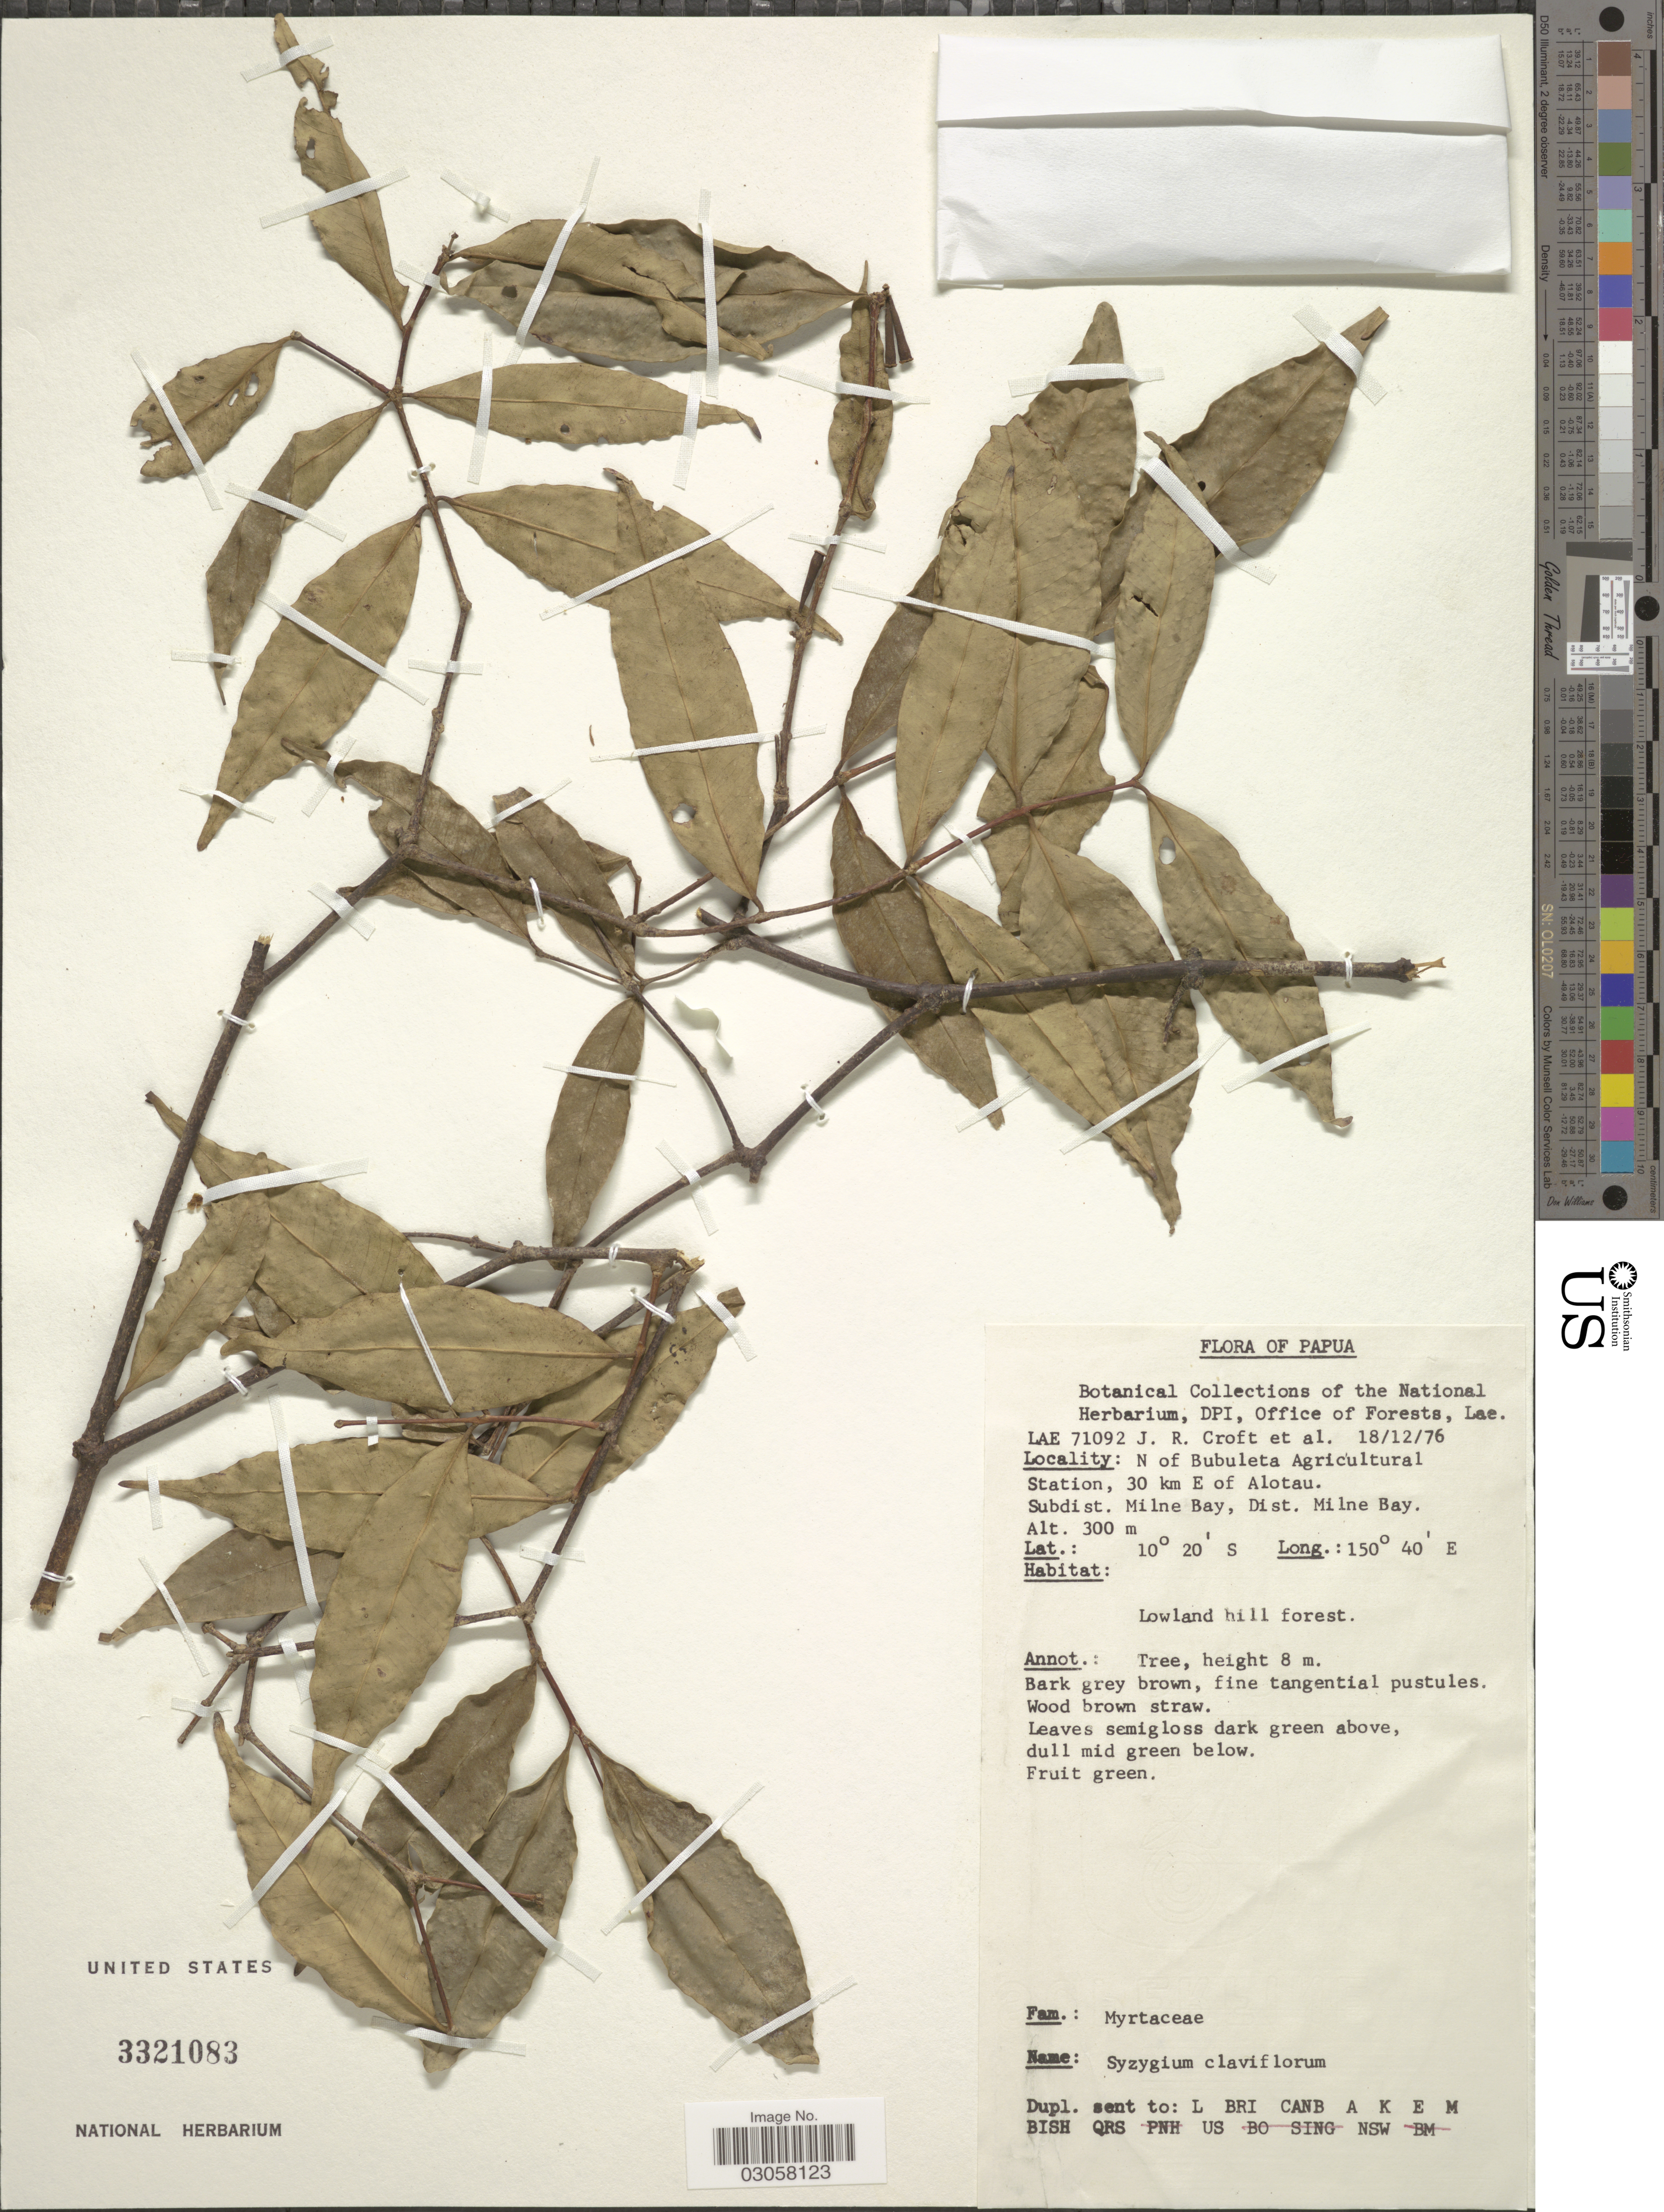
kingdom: Plantae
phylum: Tracheophyta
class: Magnoliopsida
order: Myrtales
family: Myrtaceae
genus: Syzygium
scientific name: Syzygium claviflorum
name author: (Roxb.) Wall. ex Steud.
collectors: J. R. Croft & et al.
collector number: LAE 71092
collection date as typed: Transcribed d/m/y: 18/12/76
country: Papua New Guinea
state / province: Milne Bay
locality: Papua. N of Bubuleta Agricultural Station, 30 km E of Alotau. Subdist. Milne Bay, Dist. Milne Bay.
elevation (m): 300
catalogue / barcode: US 3321083